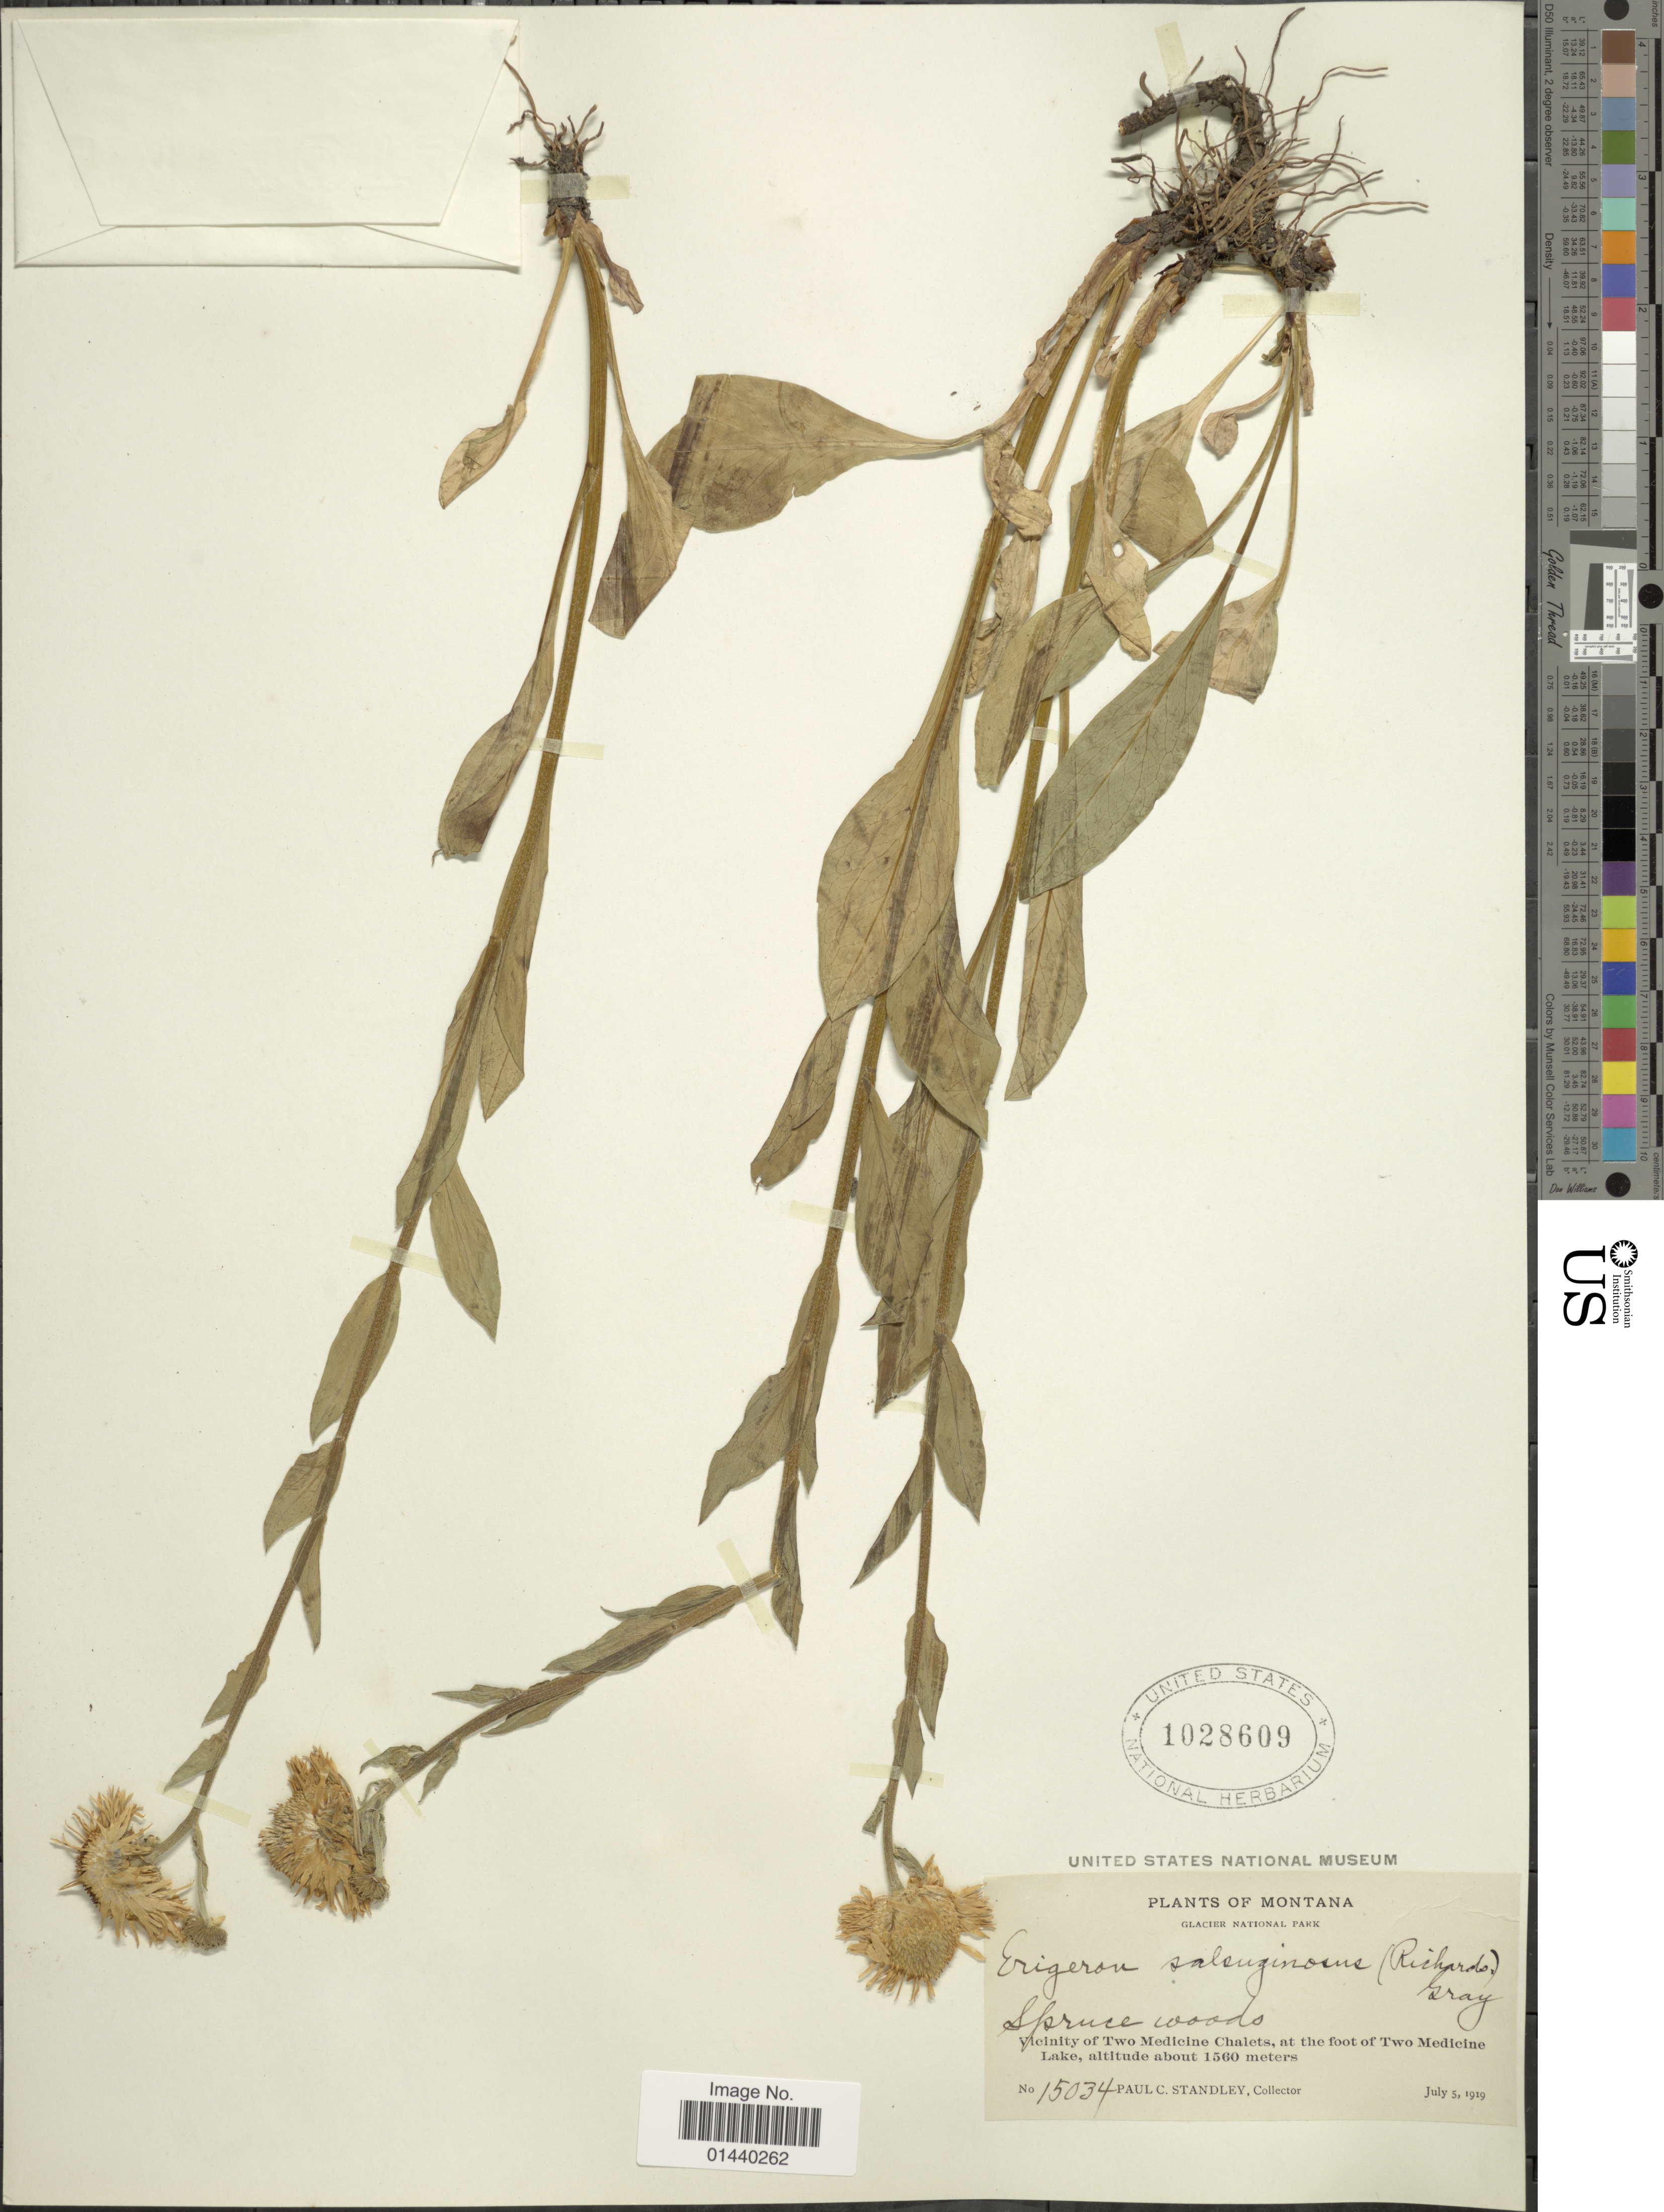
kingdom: Plantae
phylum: Tracheophyta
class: Magnoliopsida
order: Asterales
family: Asteraceae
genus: Erigeron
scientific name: Erigeron salsuginosus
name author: (Richardson ex R. Br.) A. Gray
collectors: P. C. Standley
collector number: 15034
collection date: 1919-07-05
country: United States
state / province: Montana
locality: Glacier National Park. Vicinity of Two Medicine Chalets, at the foot of Two Medicine Lake.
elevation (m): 1560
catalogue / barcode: US 1028609